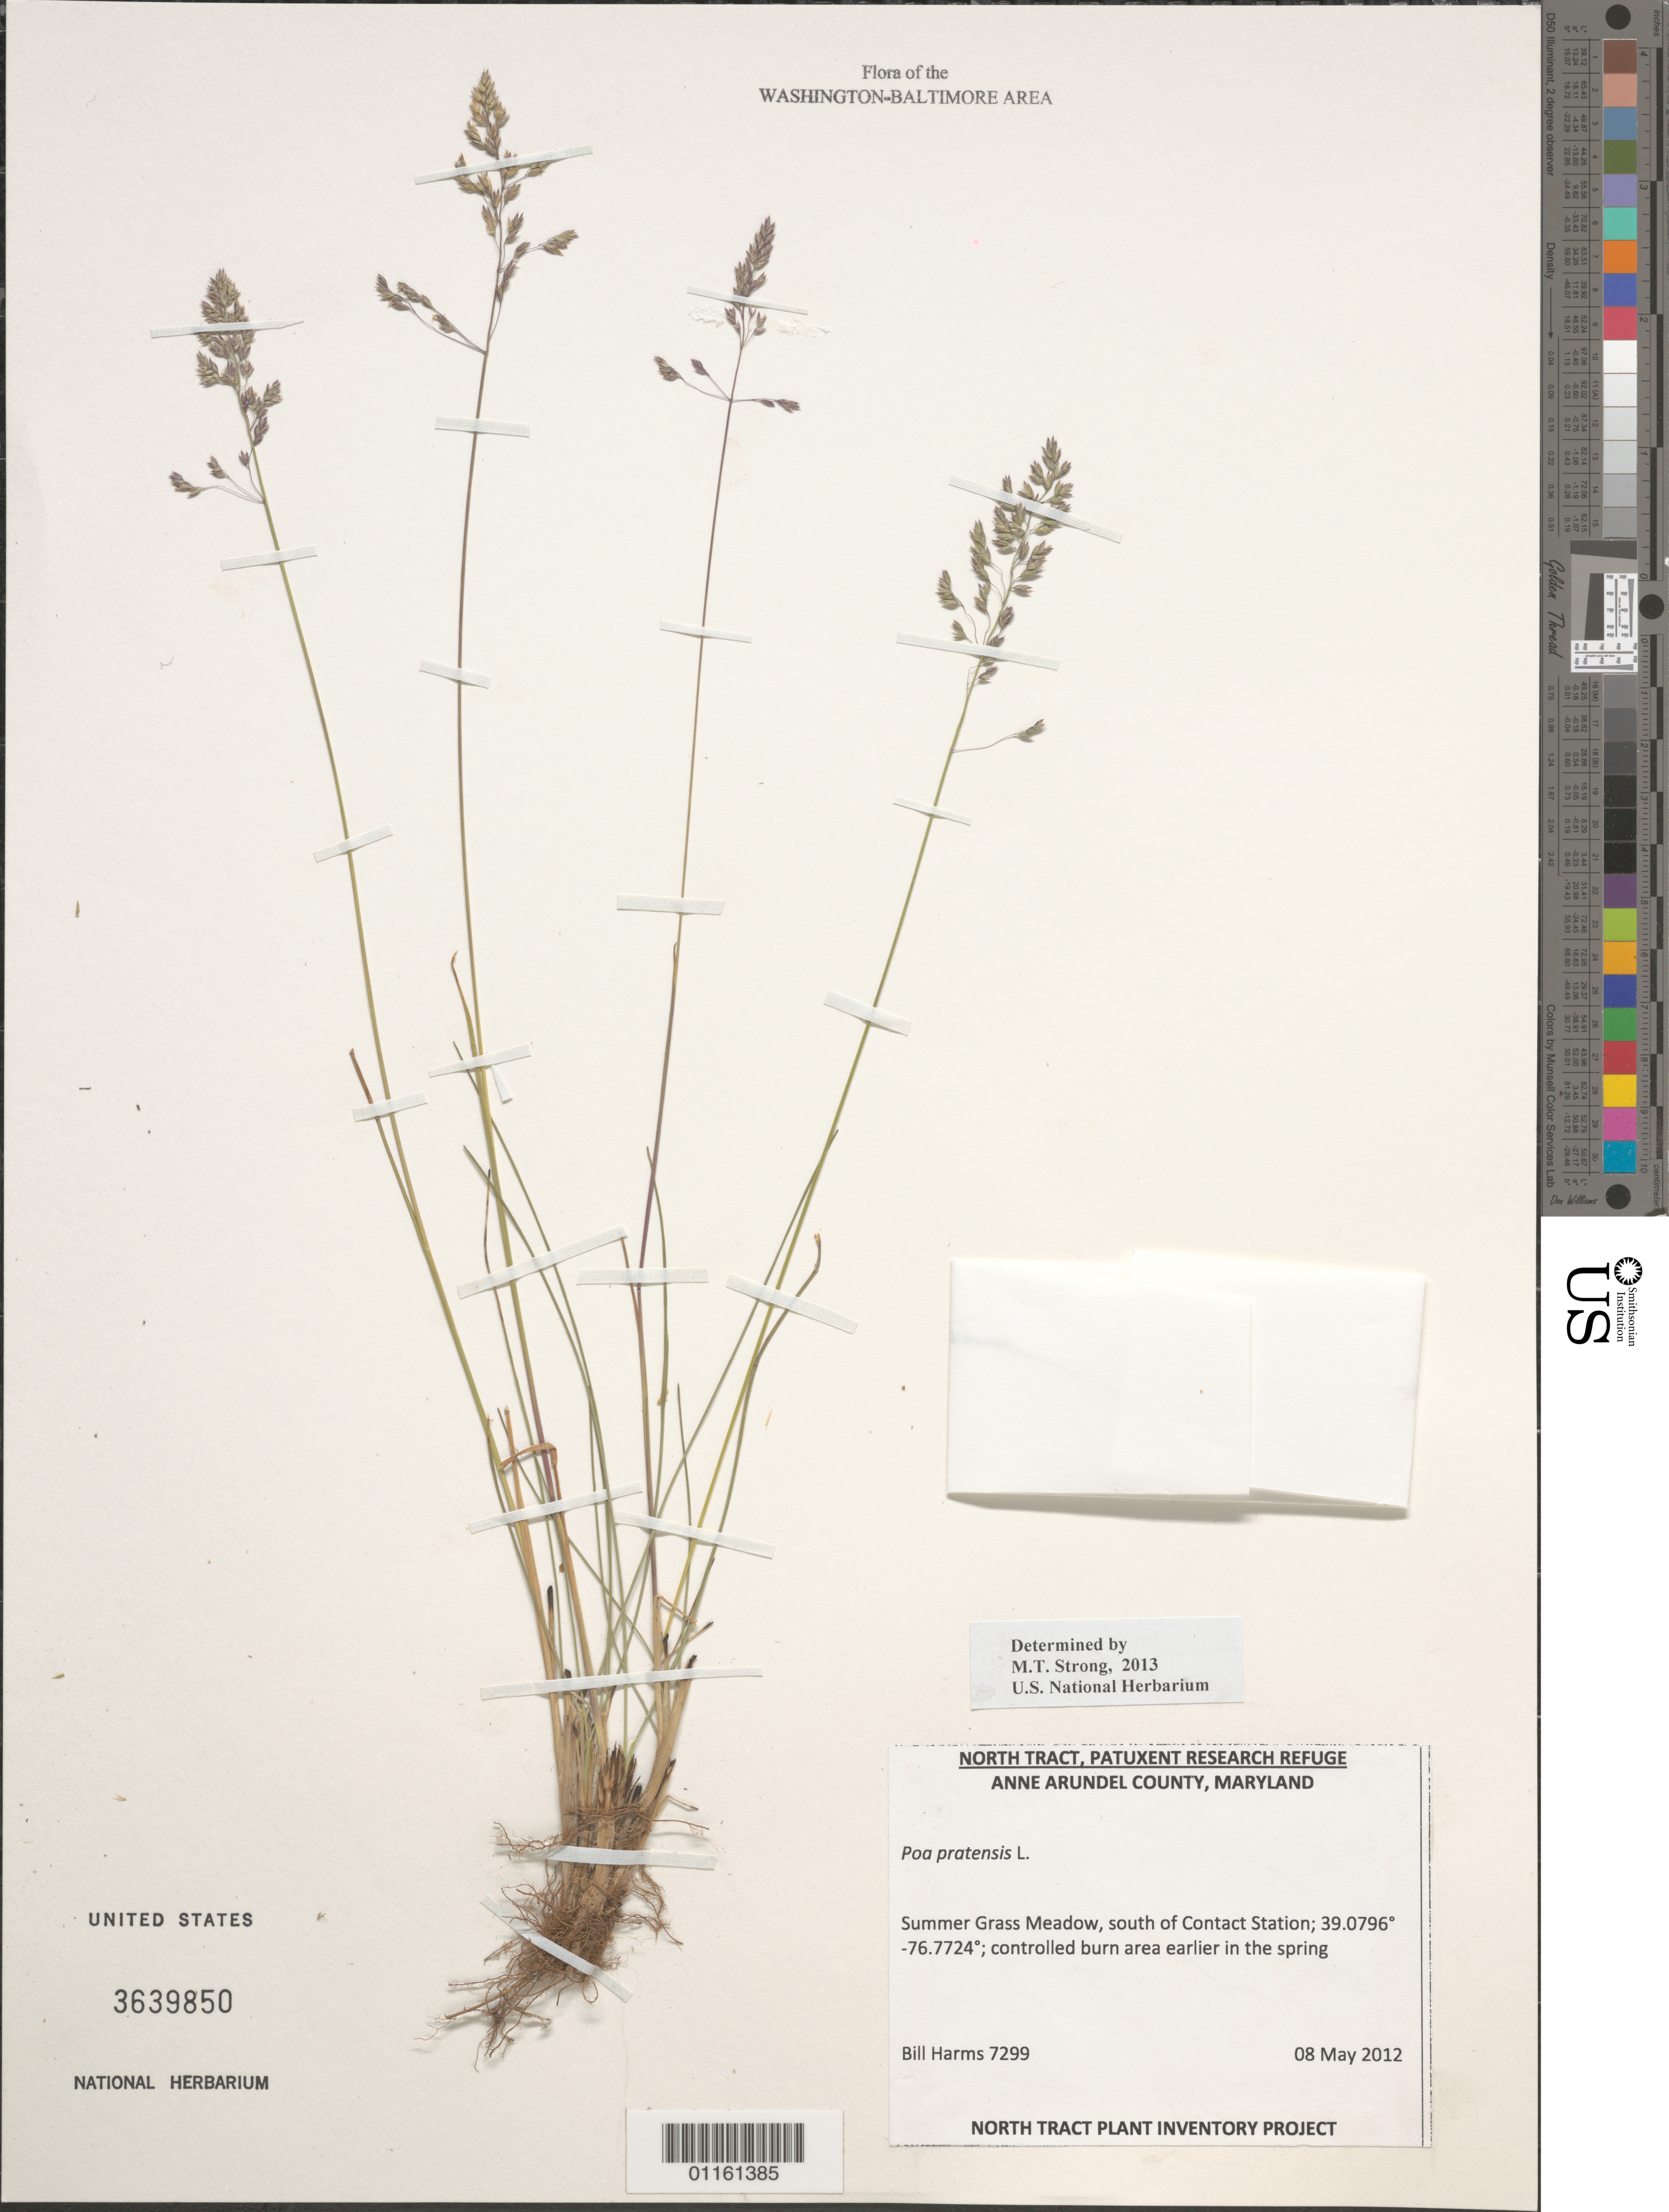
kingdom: Plantae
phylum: Tracheophyta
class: Liliopsida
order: Poales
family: Poaceae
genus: Poa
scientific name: Poa pratensis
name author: L.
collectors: B. Harms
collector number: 7299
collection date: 2012-05-08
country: United States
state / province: Maryland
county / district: Anne Arundel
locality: Summer Grass Meadow, south of Contact Station.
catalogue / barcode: US 3639850